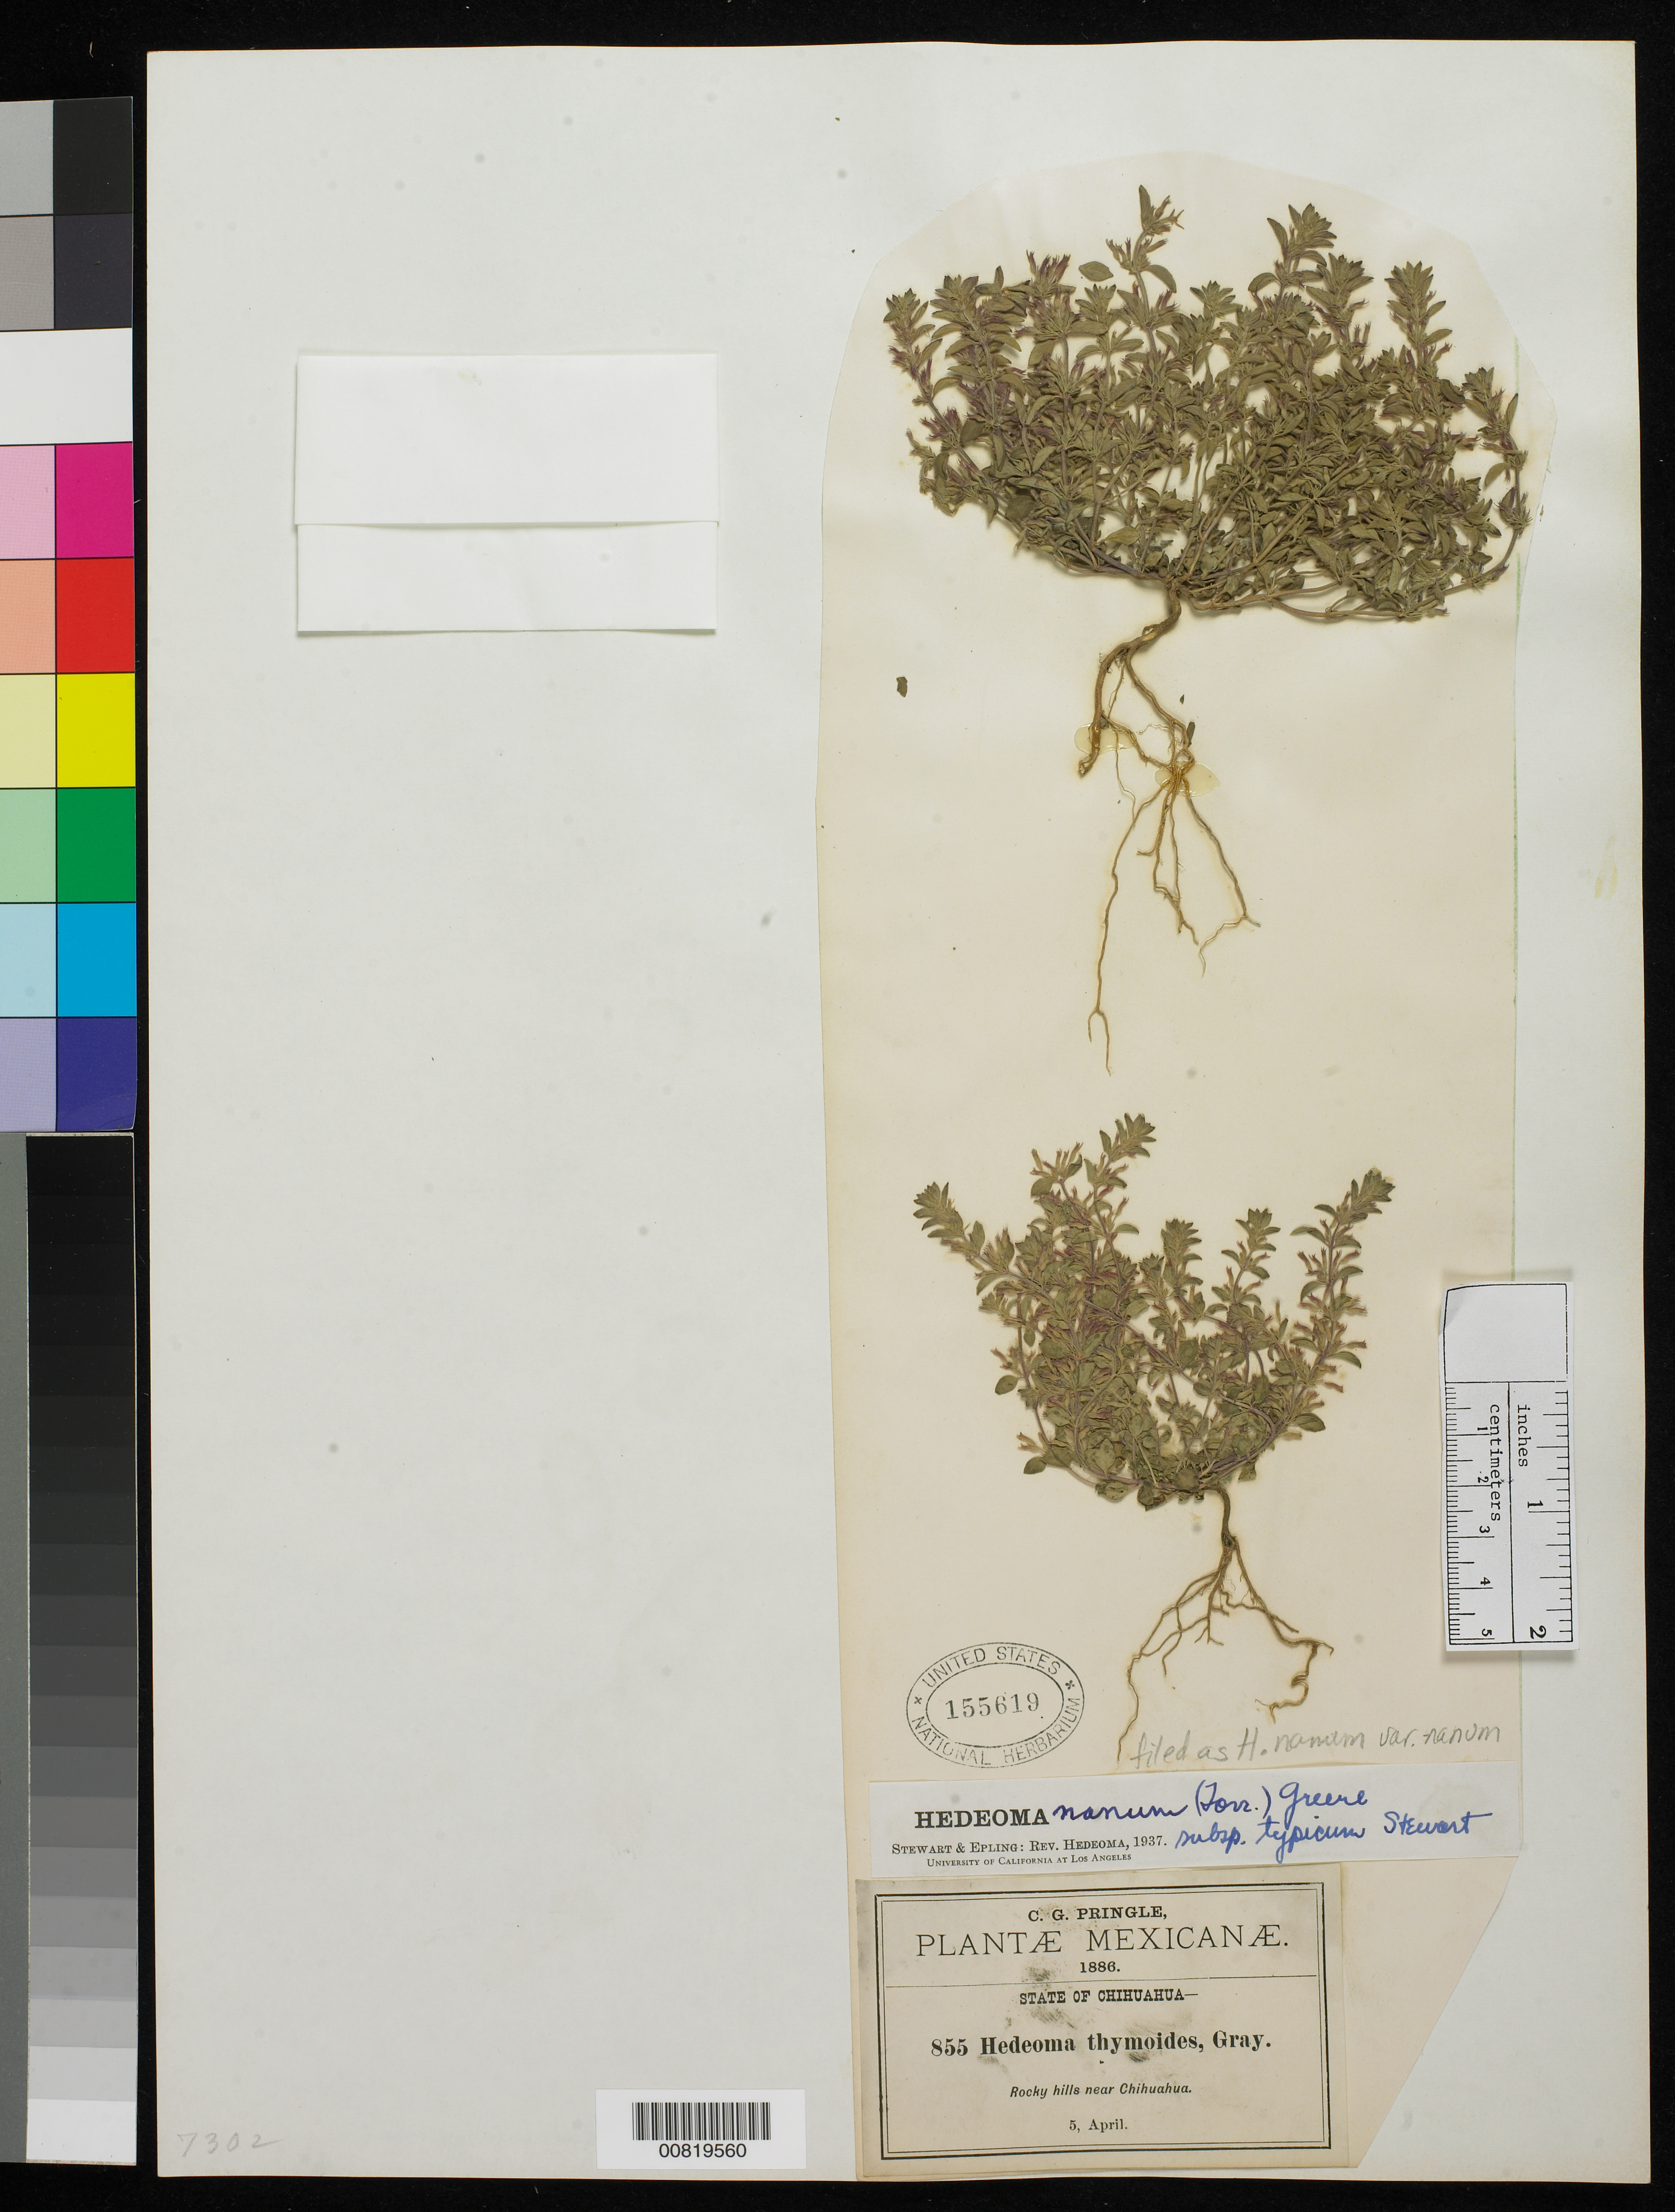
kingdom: Plantae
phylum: Tracheophyta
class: Magnoliopsida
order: Lamiales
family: Lamiaceae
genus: Hedeoma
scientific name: Hedeoma nana var. nana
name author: (Torr.) Briq.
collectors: C. G. Pringle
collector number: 855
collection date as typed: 05 Apr 1886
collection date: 1886-04-05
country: Mexico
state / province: Chihuahua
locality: Rocky hills near Chihuahua.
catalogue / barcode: US 155619